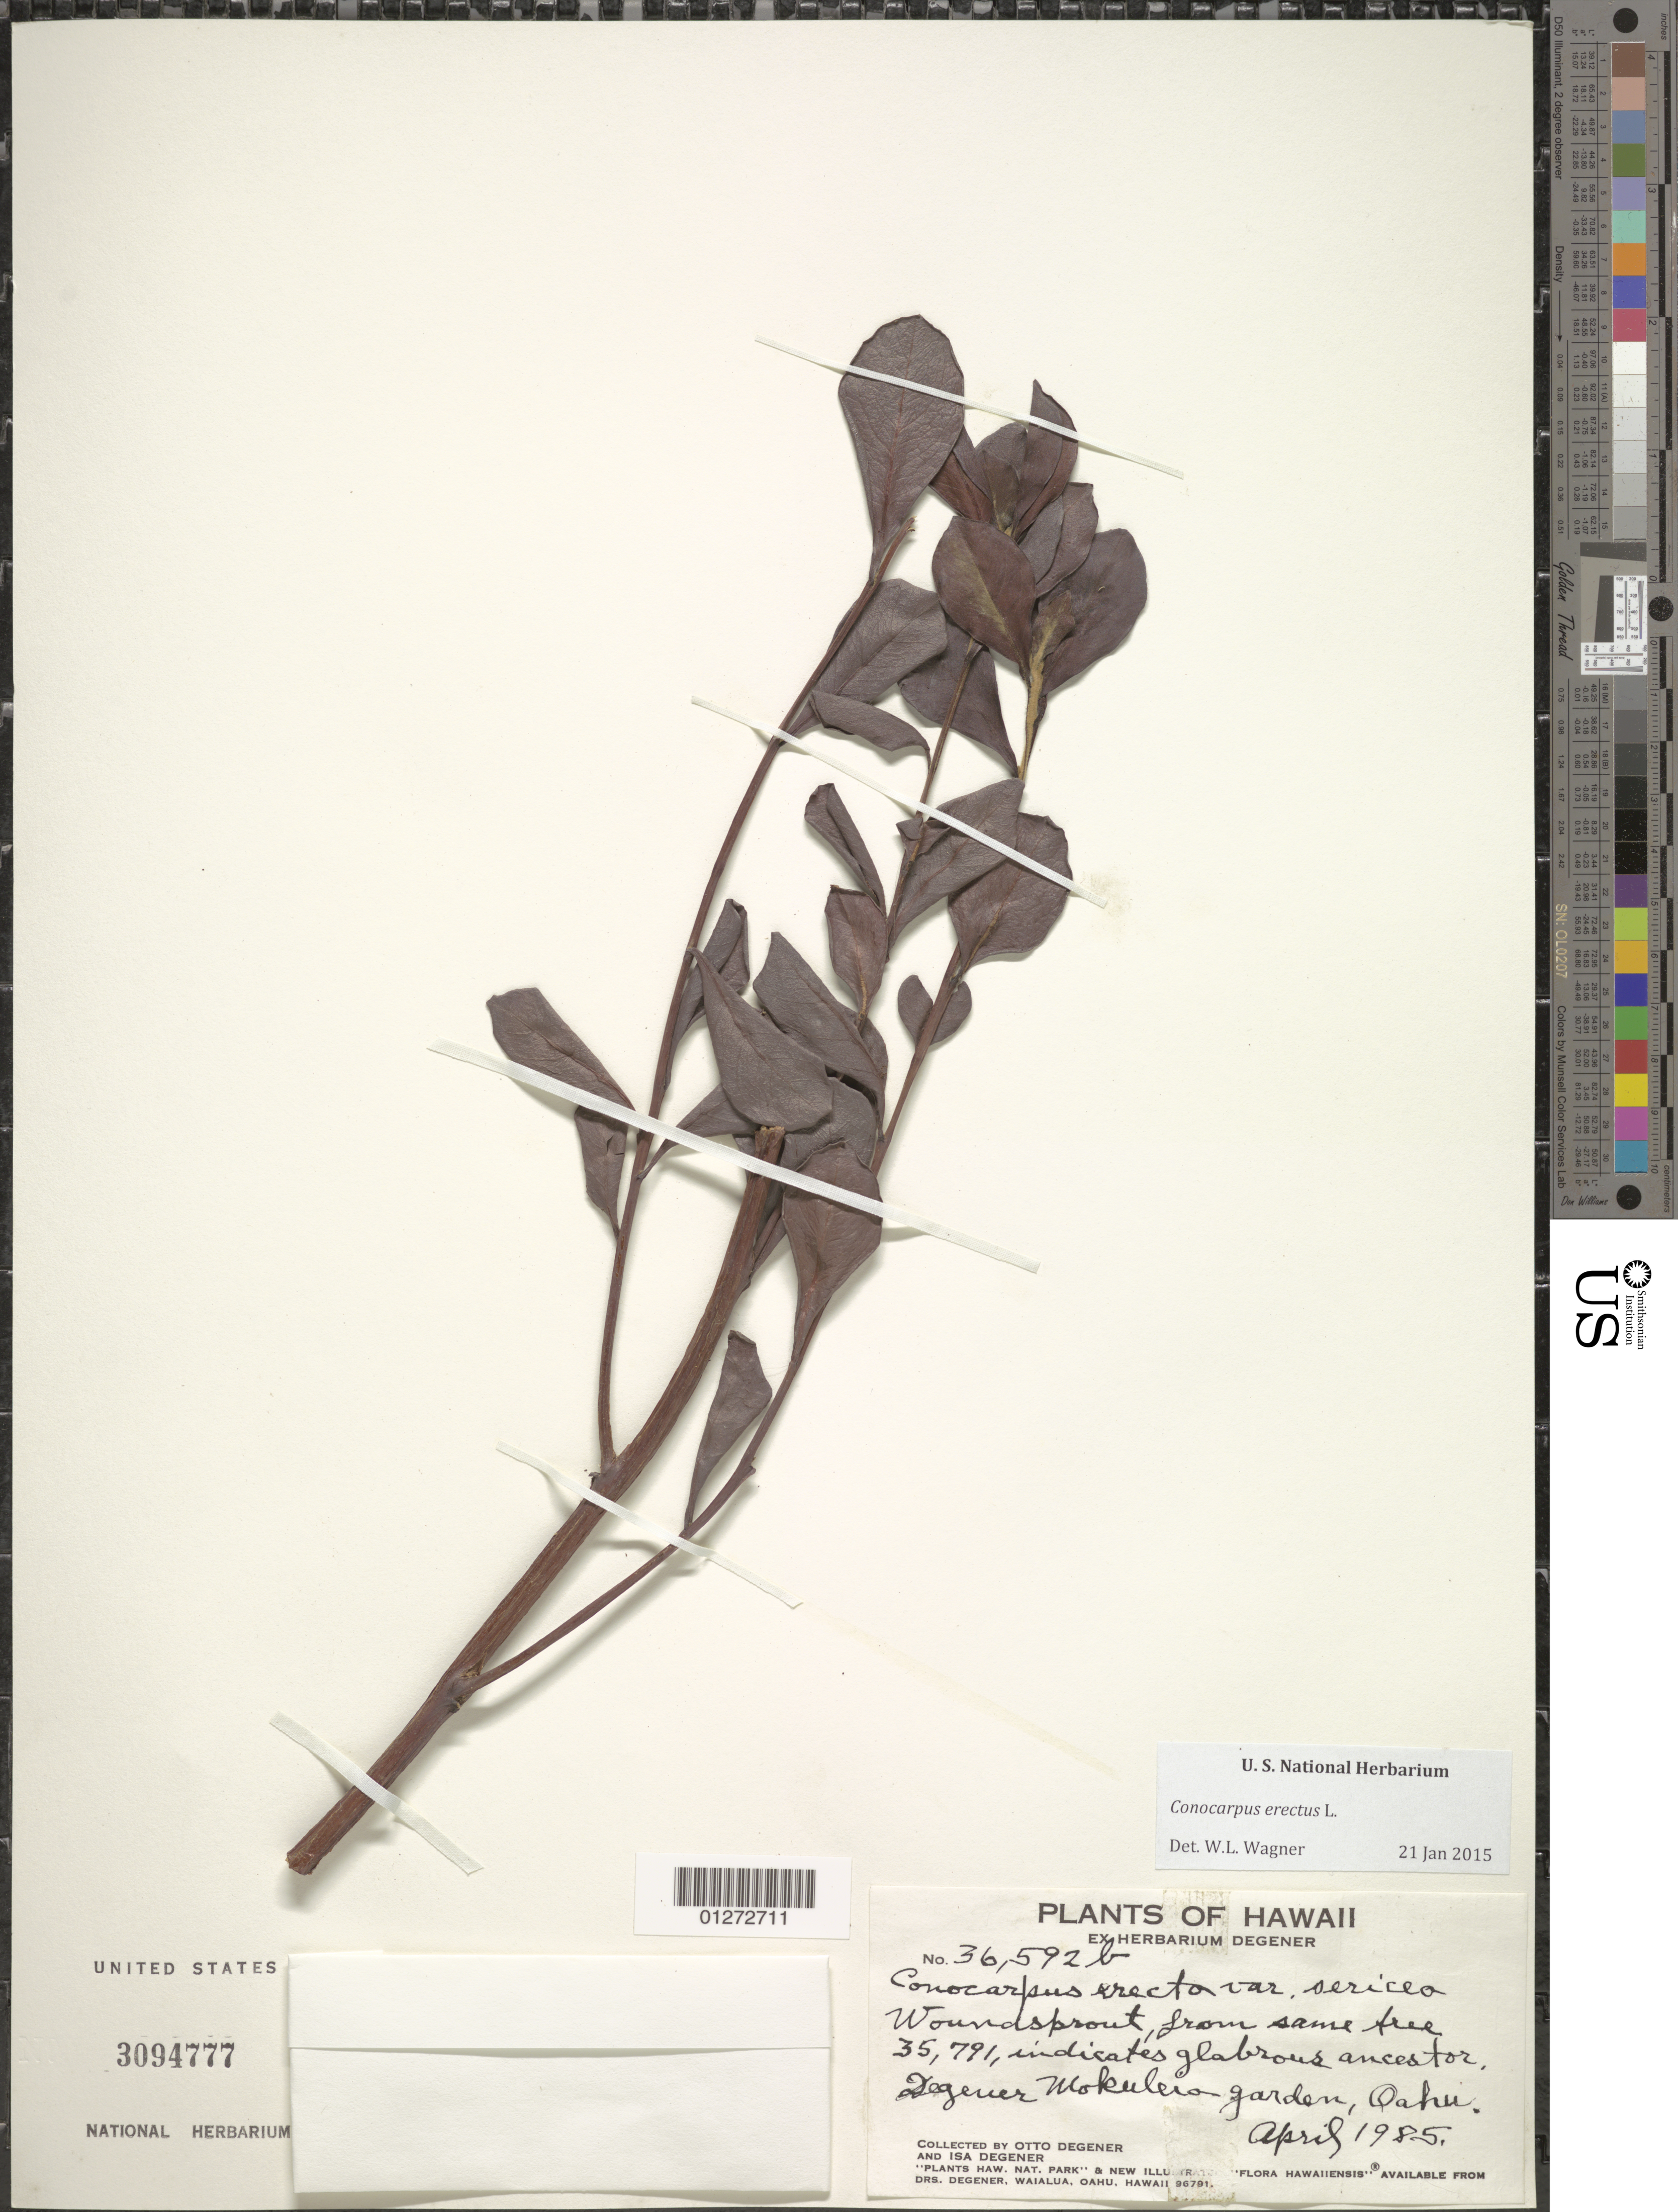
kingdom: Plantae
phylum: Tracheophyta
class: Magnoliopsida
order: Myrtales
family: Combretaceae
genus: Conocarpus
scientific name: Conocarpus erectus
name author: L.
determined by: Wagner, W. L., (BOT), Smithsonian Institution - National Museum of Natural History (UNITED STATES)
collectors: O. Degener & I. Degener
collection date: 1985-04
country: United States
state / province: Hawaii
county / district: Honolulu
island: Oahu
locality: Degener Mokuleia garden.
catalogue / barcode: US 3094777